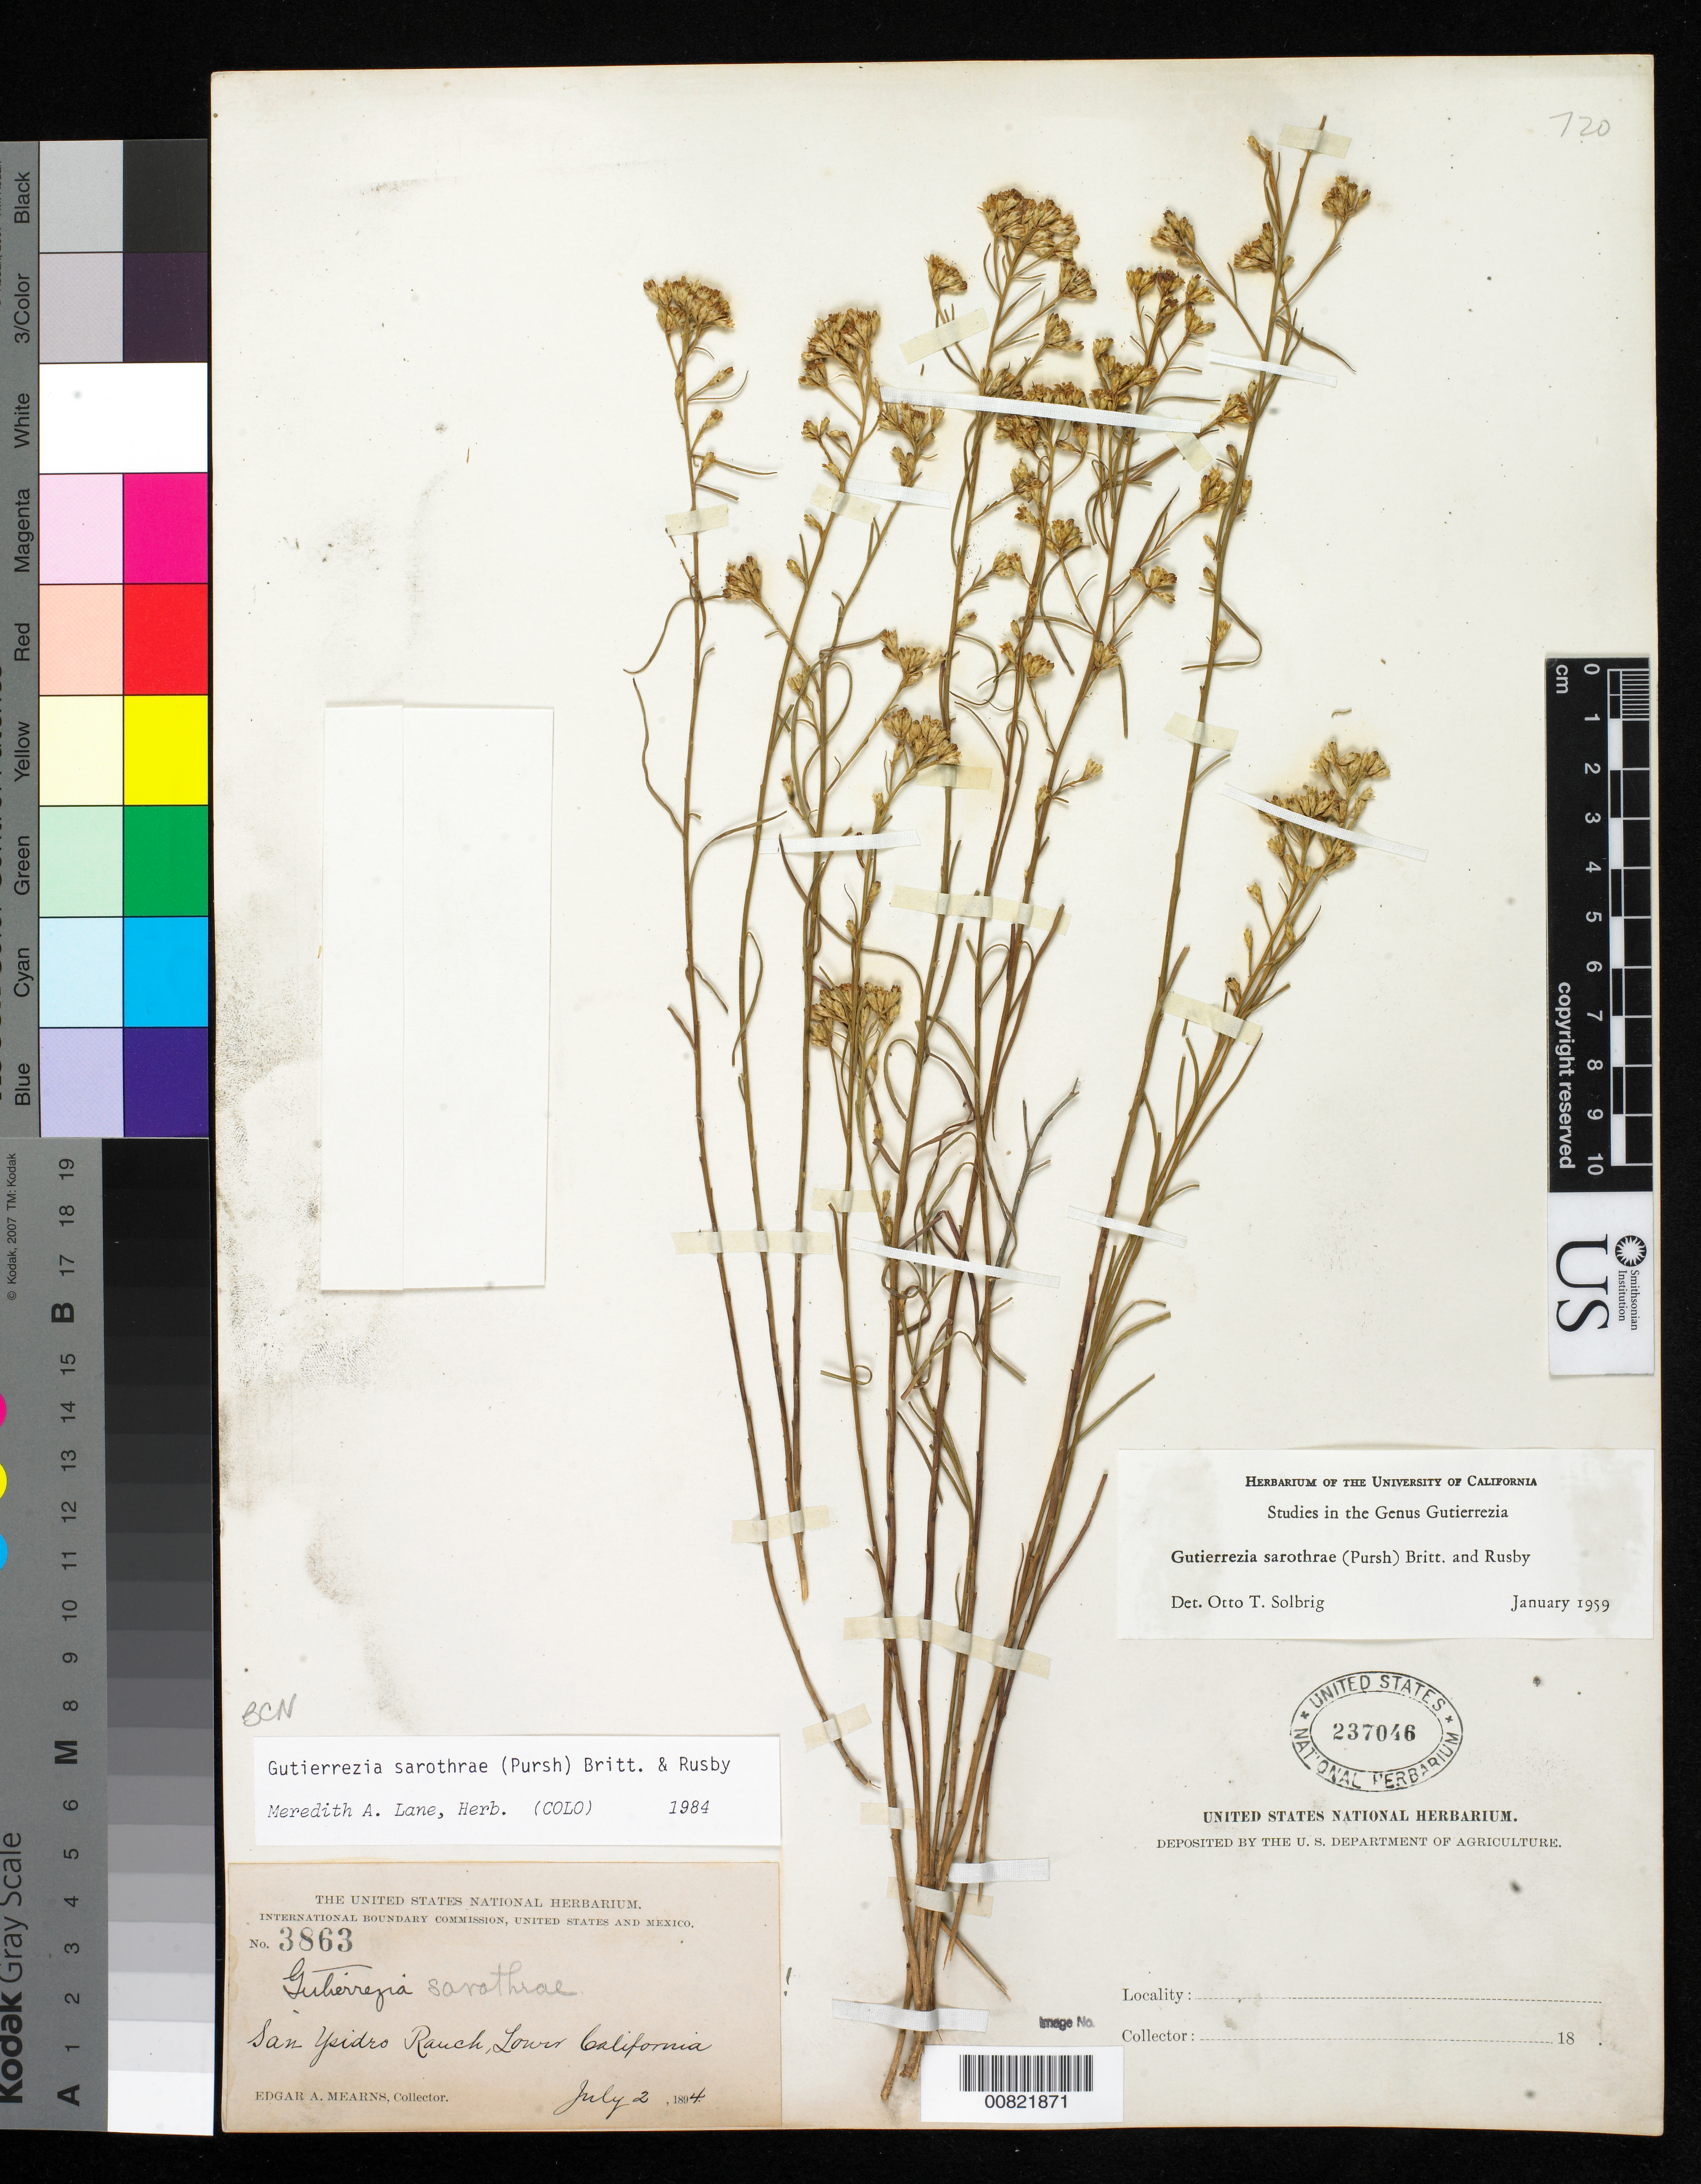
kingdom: Plantae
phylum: Tracheophyta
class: Magnoliopsida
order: Asterales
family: Asteraceae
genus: Gutierrezia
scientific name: Gutierrezia sarothrae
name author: (Pursh) Britton & Rusby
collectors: E. A. Mearns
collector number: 3863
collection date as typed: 02 Jul 1894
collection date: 1894-07-02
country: Mexico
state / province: Baja California Norte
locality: San Ysidro Ranch, Lower California.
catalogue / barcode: US 237046